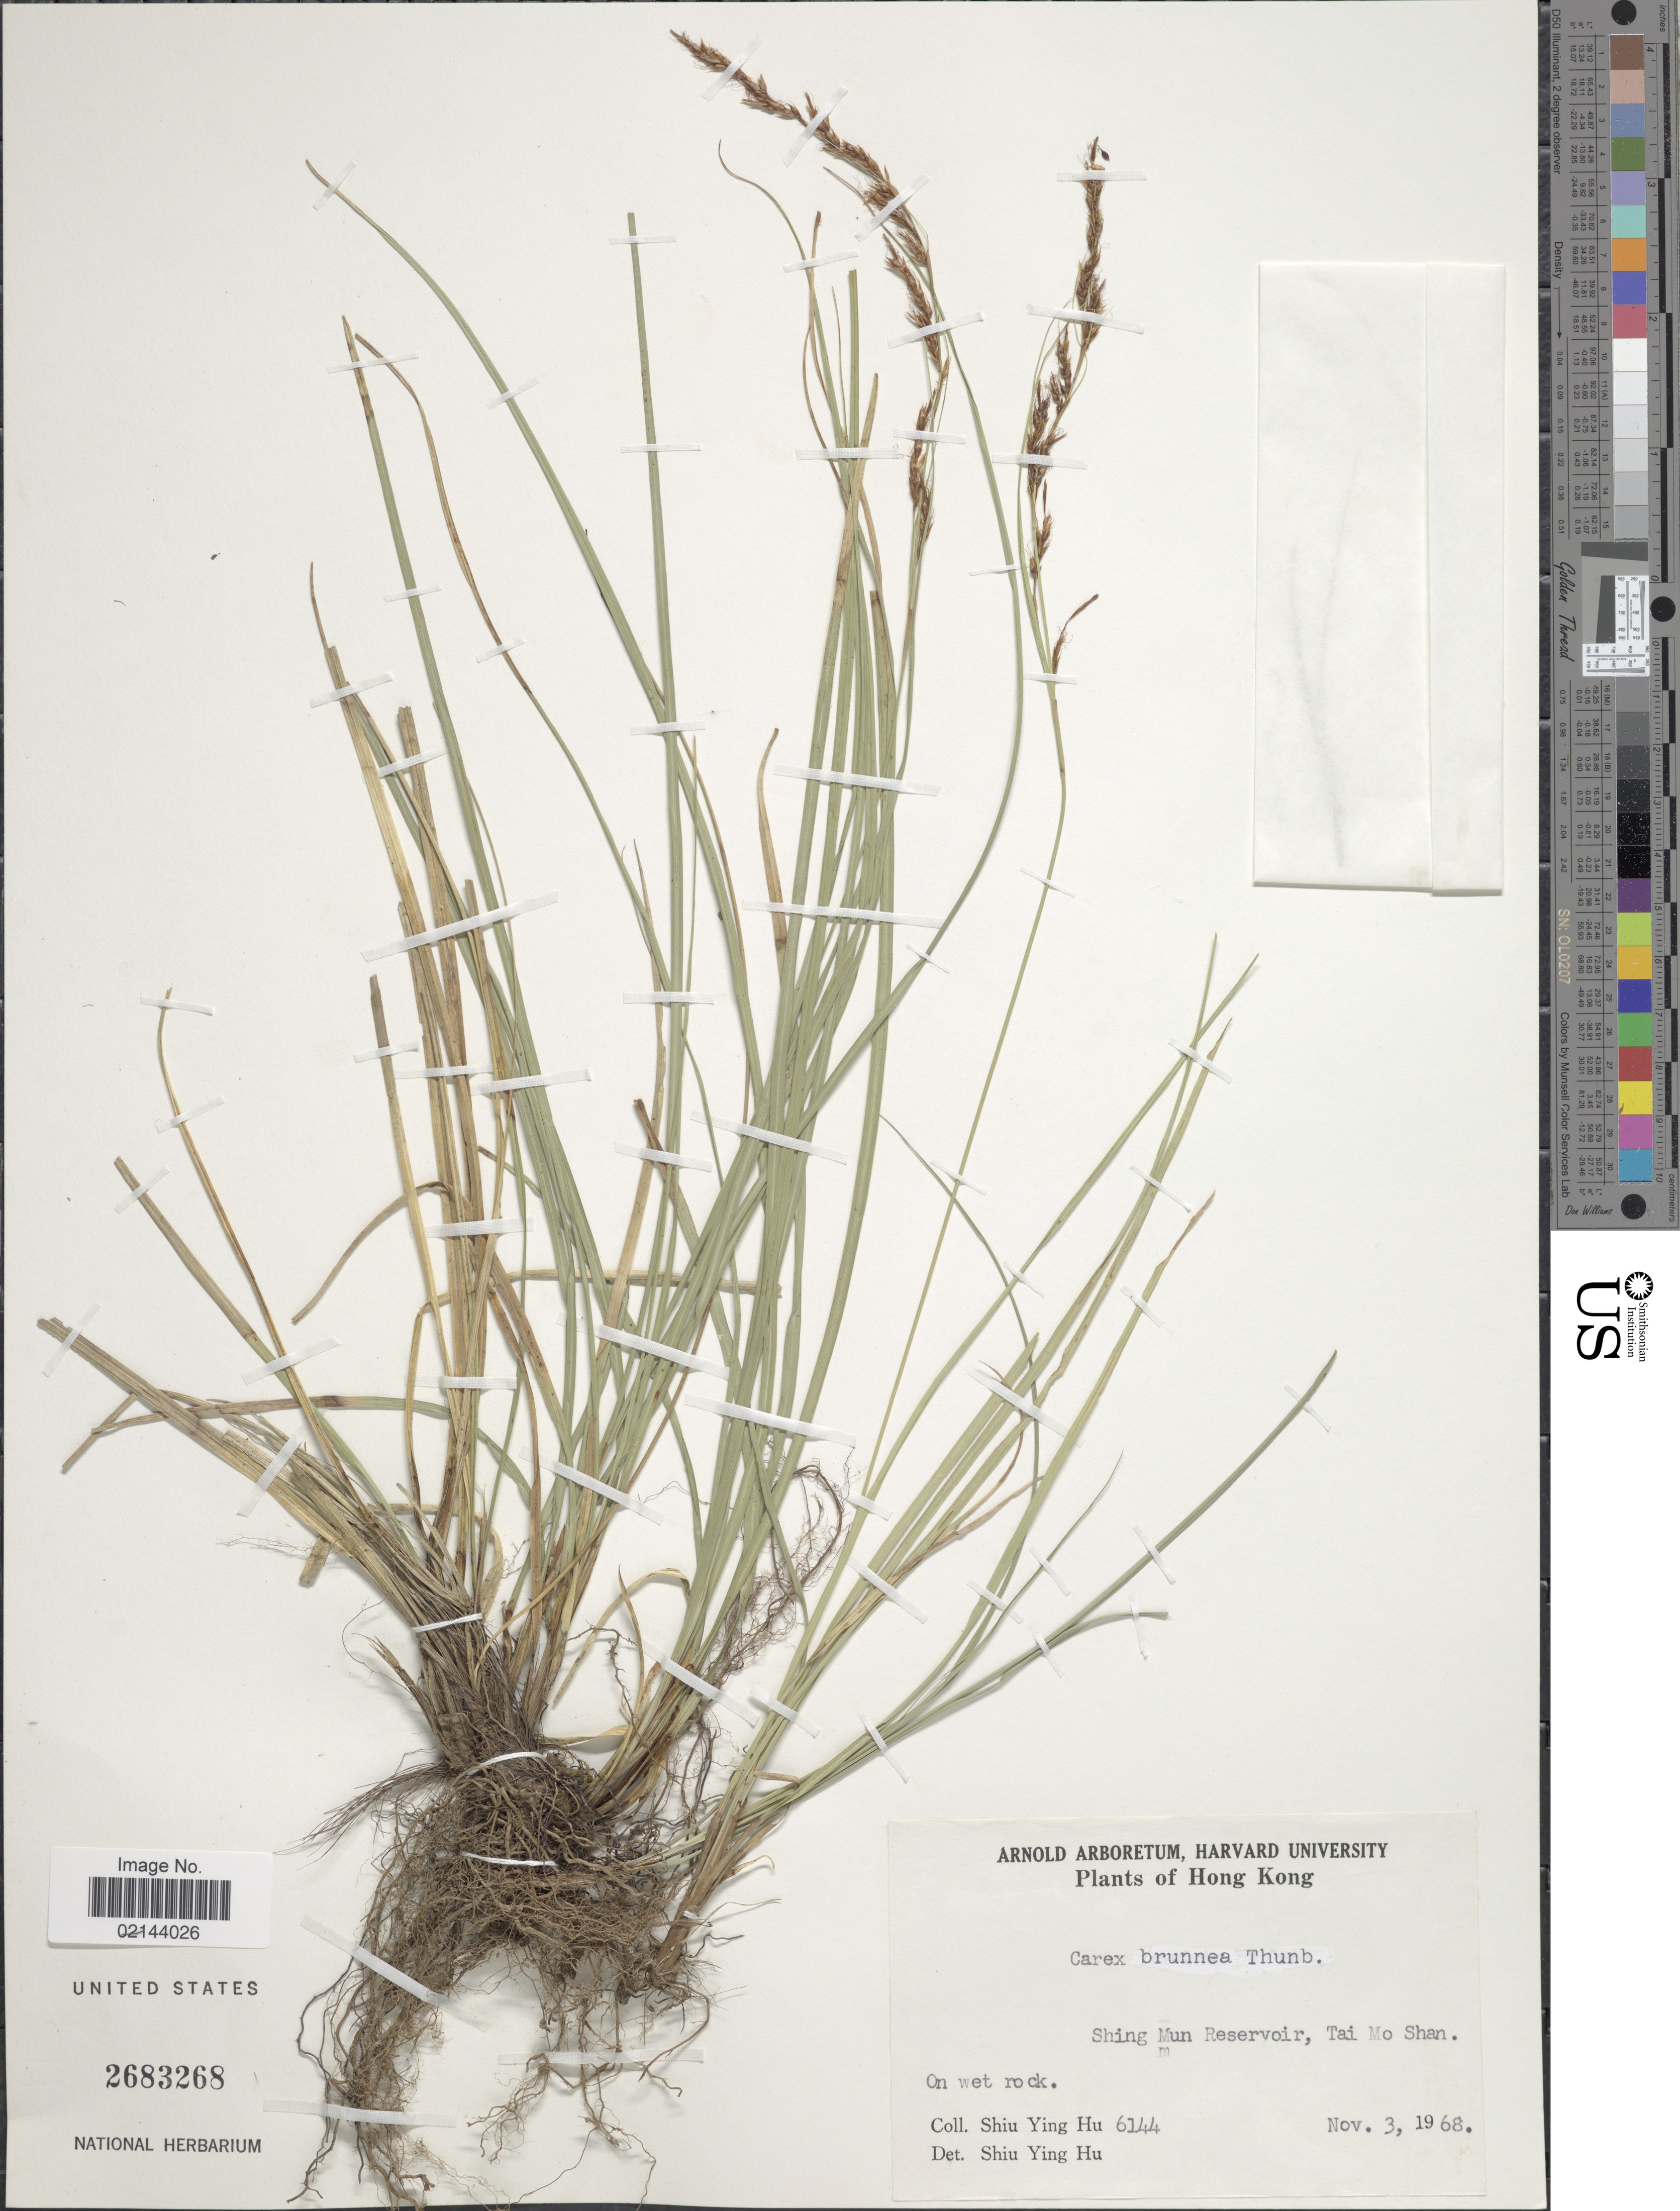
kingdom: Plantae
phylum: Tracheophyta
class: Liliopsida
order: Poales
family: Cyperaceae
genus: Carex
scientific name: Carex brunnea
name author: Thunb.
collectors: S. Y. Hu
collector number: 6144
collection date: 1968-11-03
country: China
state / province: Hong Kong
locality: Shing Mun Reservoir, Tai Mo Shan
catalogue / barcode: US 2683268